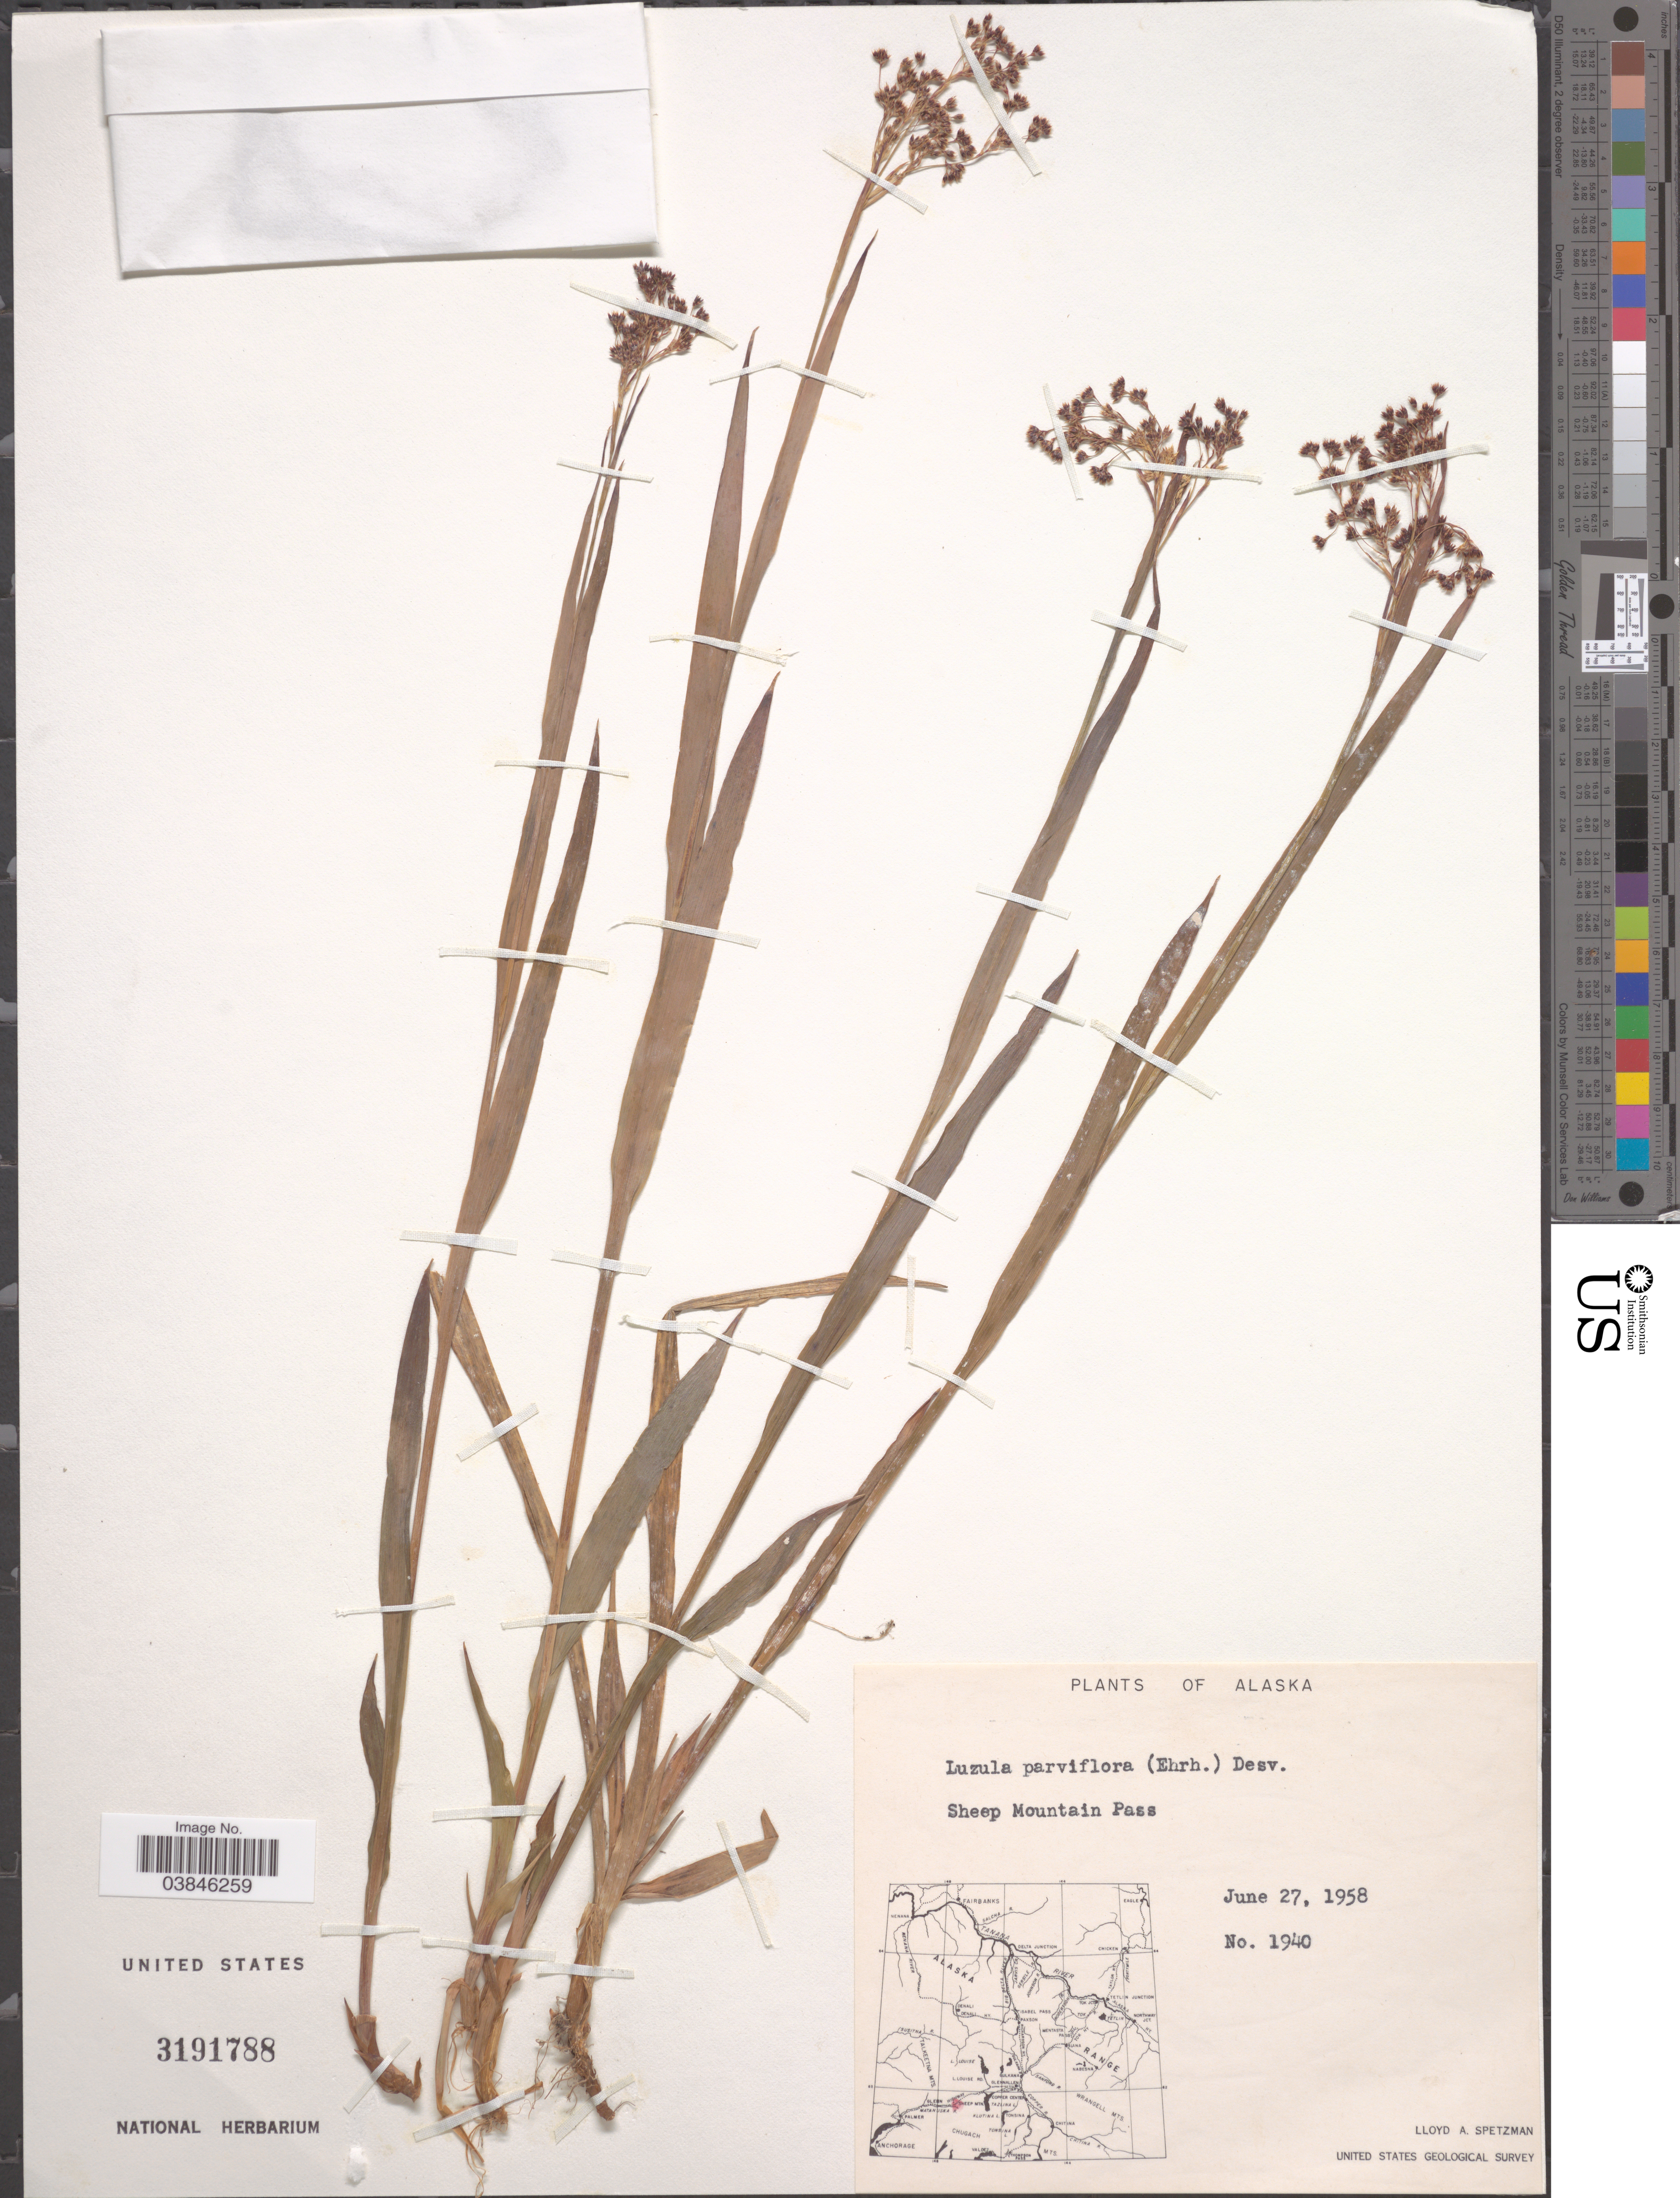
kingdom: Plantae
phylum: Tracheophyta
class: Liliopsida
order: Poales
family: Juncaceae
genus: Luzula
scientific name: Luzula parviflora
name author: (Ehrh.) Desv.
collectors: L. Spetzman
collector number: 1940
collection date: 1958-06-27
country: United States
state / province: Alaska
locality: Sheep Mountain Pass.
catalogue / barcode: US 3191788